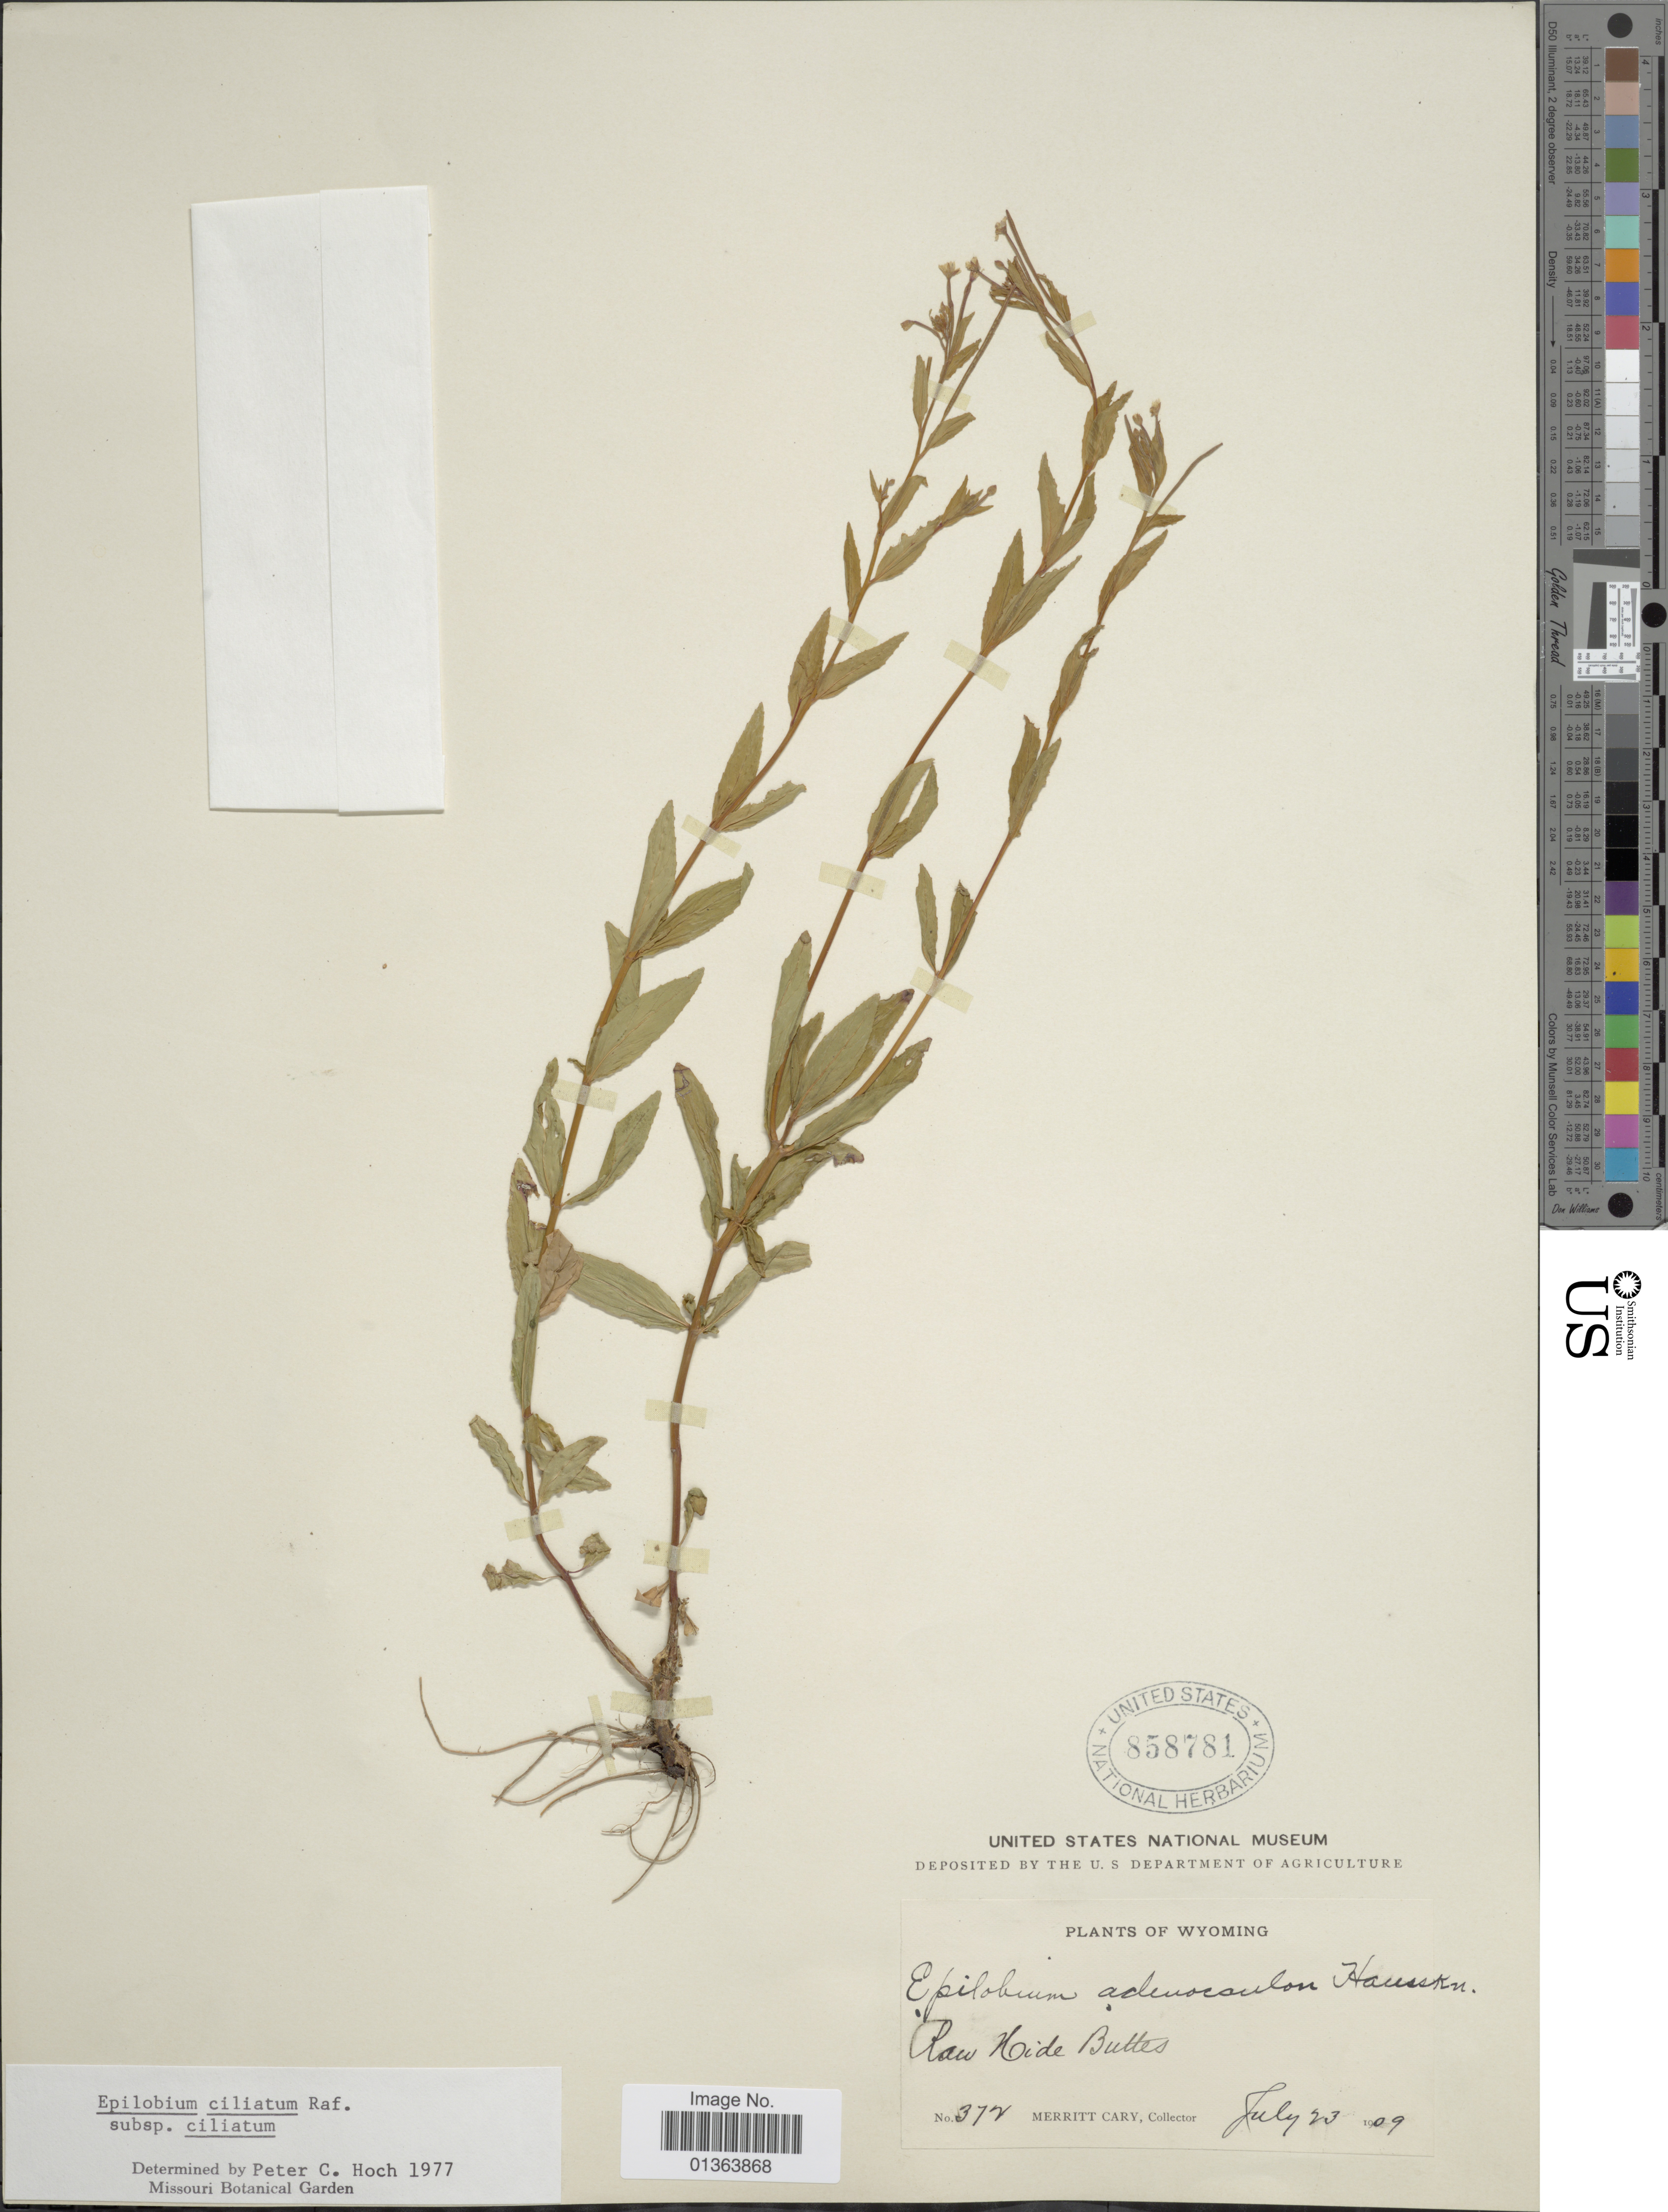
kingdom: Plantae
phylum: Tracheophyta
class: Magnoliopsida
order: Myrtales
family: Onagraceae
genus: Epilobium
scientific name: Epilobium ciliatum subsp. ciliatum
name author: Raf.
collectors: M. Cary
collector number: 372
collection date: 1909-07-23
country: United States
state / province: Wyoming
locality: Raw Hide Buttes.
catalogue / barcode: US 858781